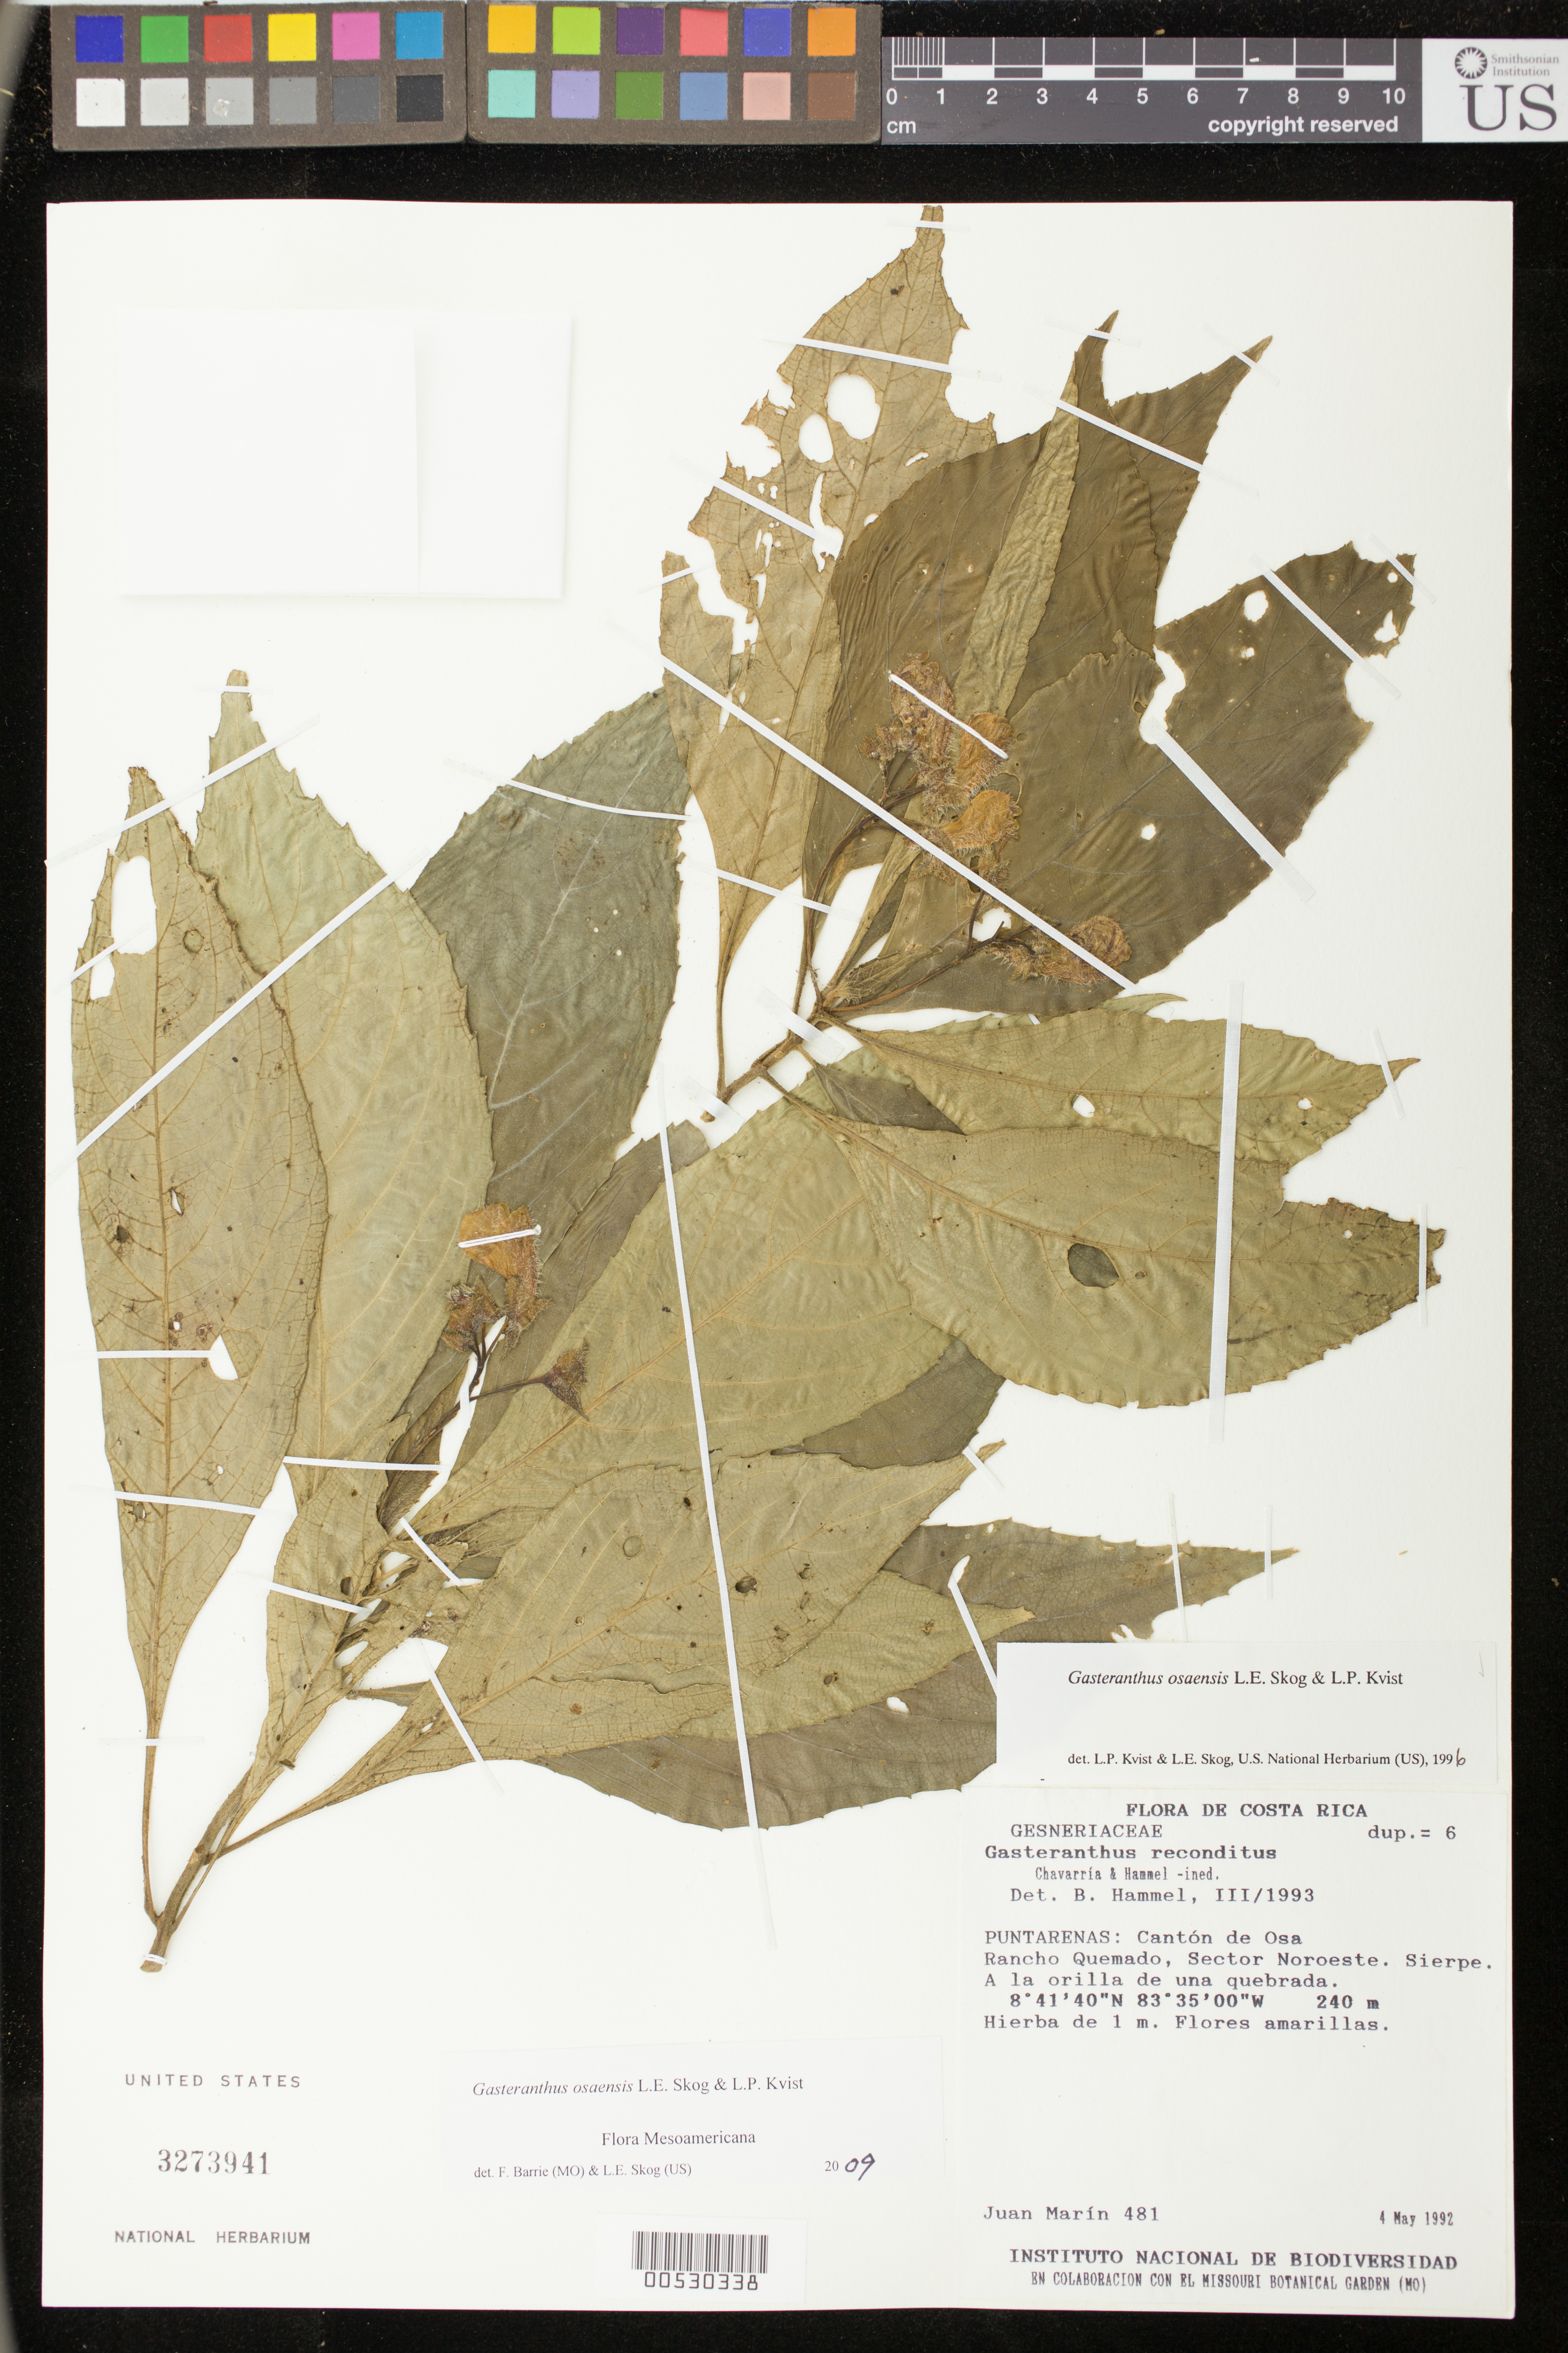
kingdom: Plantae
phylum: Tracheophyta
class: Magnoliopsida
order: Lamiales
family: Gesneriaceae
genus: Gasteranthus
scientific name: Gasteranthus osaensis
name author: L.E. Skog & L.P. Kvist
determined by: Skog, Laurence E.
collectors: J. Marín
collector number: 481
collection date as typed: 04 May 1992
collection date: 1992-05-04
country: Costa Rica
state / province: Puntarenas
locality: Cantón de Osa; Rancho Quemado, sector noroeste; Sierpe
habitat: A la orilla de una quebrada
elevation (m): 240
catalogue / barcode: US 3273941